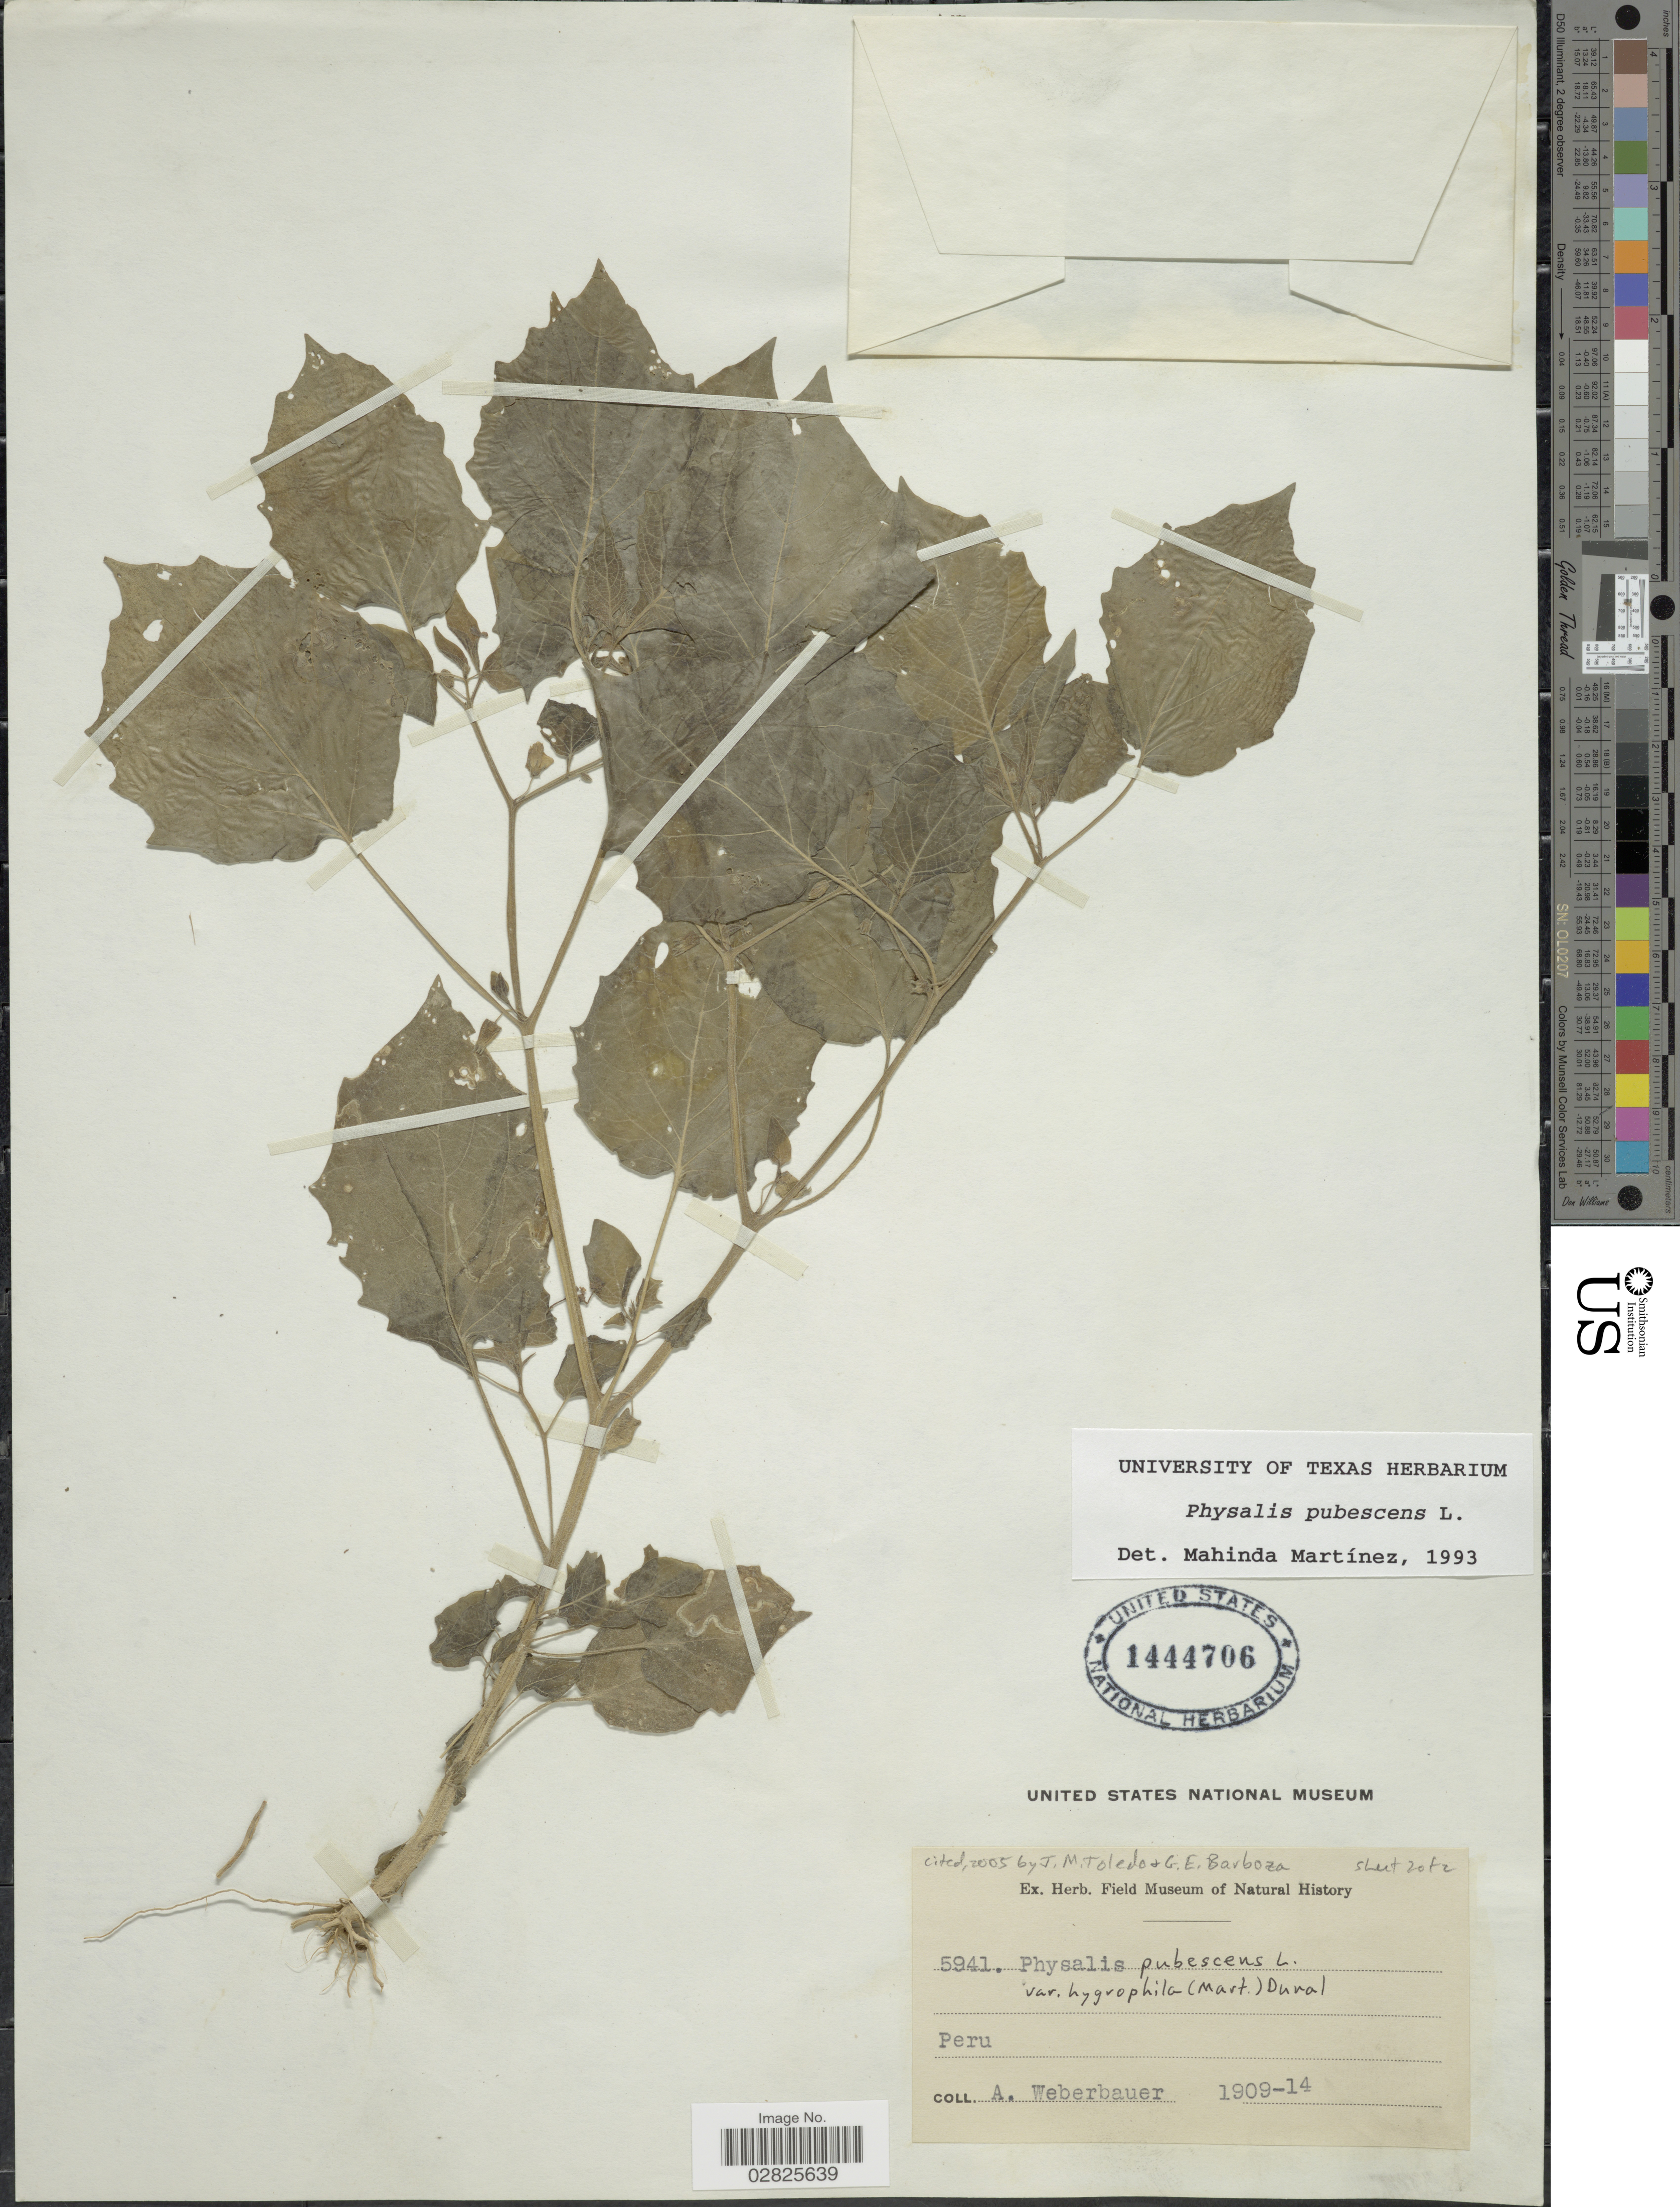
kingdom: Plantae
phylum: Tracheophyta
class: Magnoliopsida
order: Solanales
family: Solanaceae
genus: Physalis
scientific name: Physalis pubescens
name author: L.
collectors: A. Weberbauer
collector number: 5941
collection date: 1909/1914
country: Peru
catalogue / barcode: US 1444706